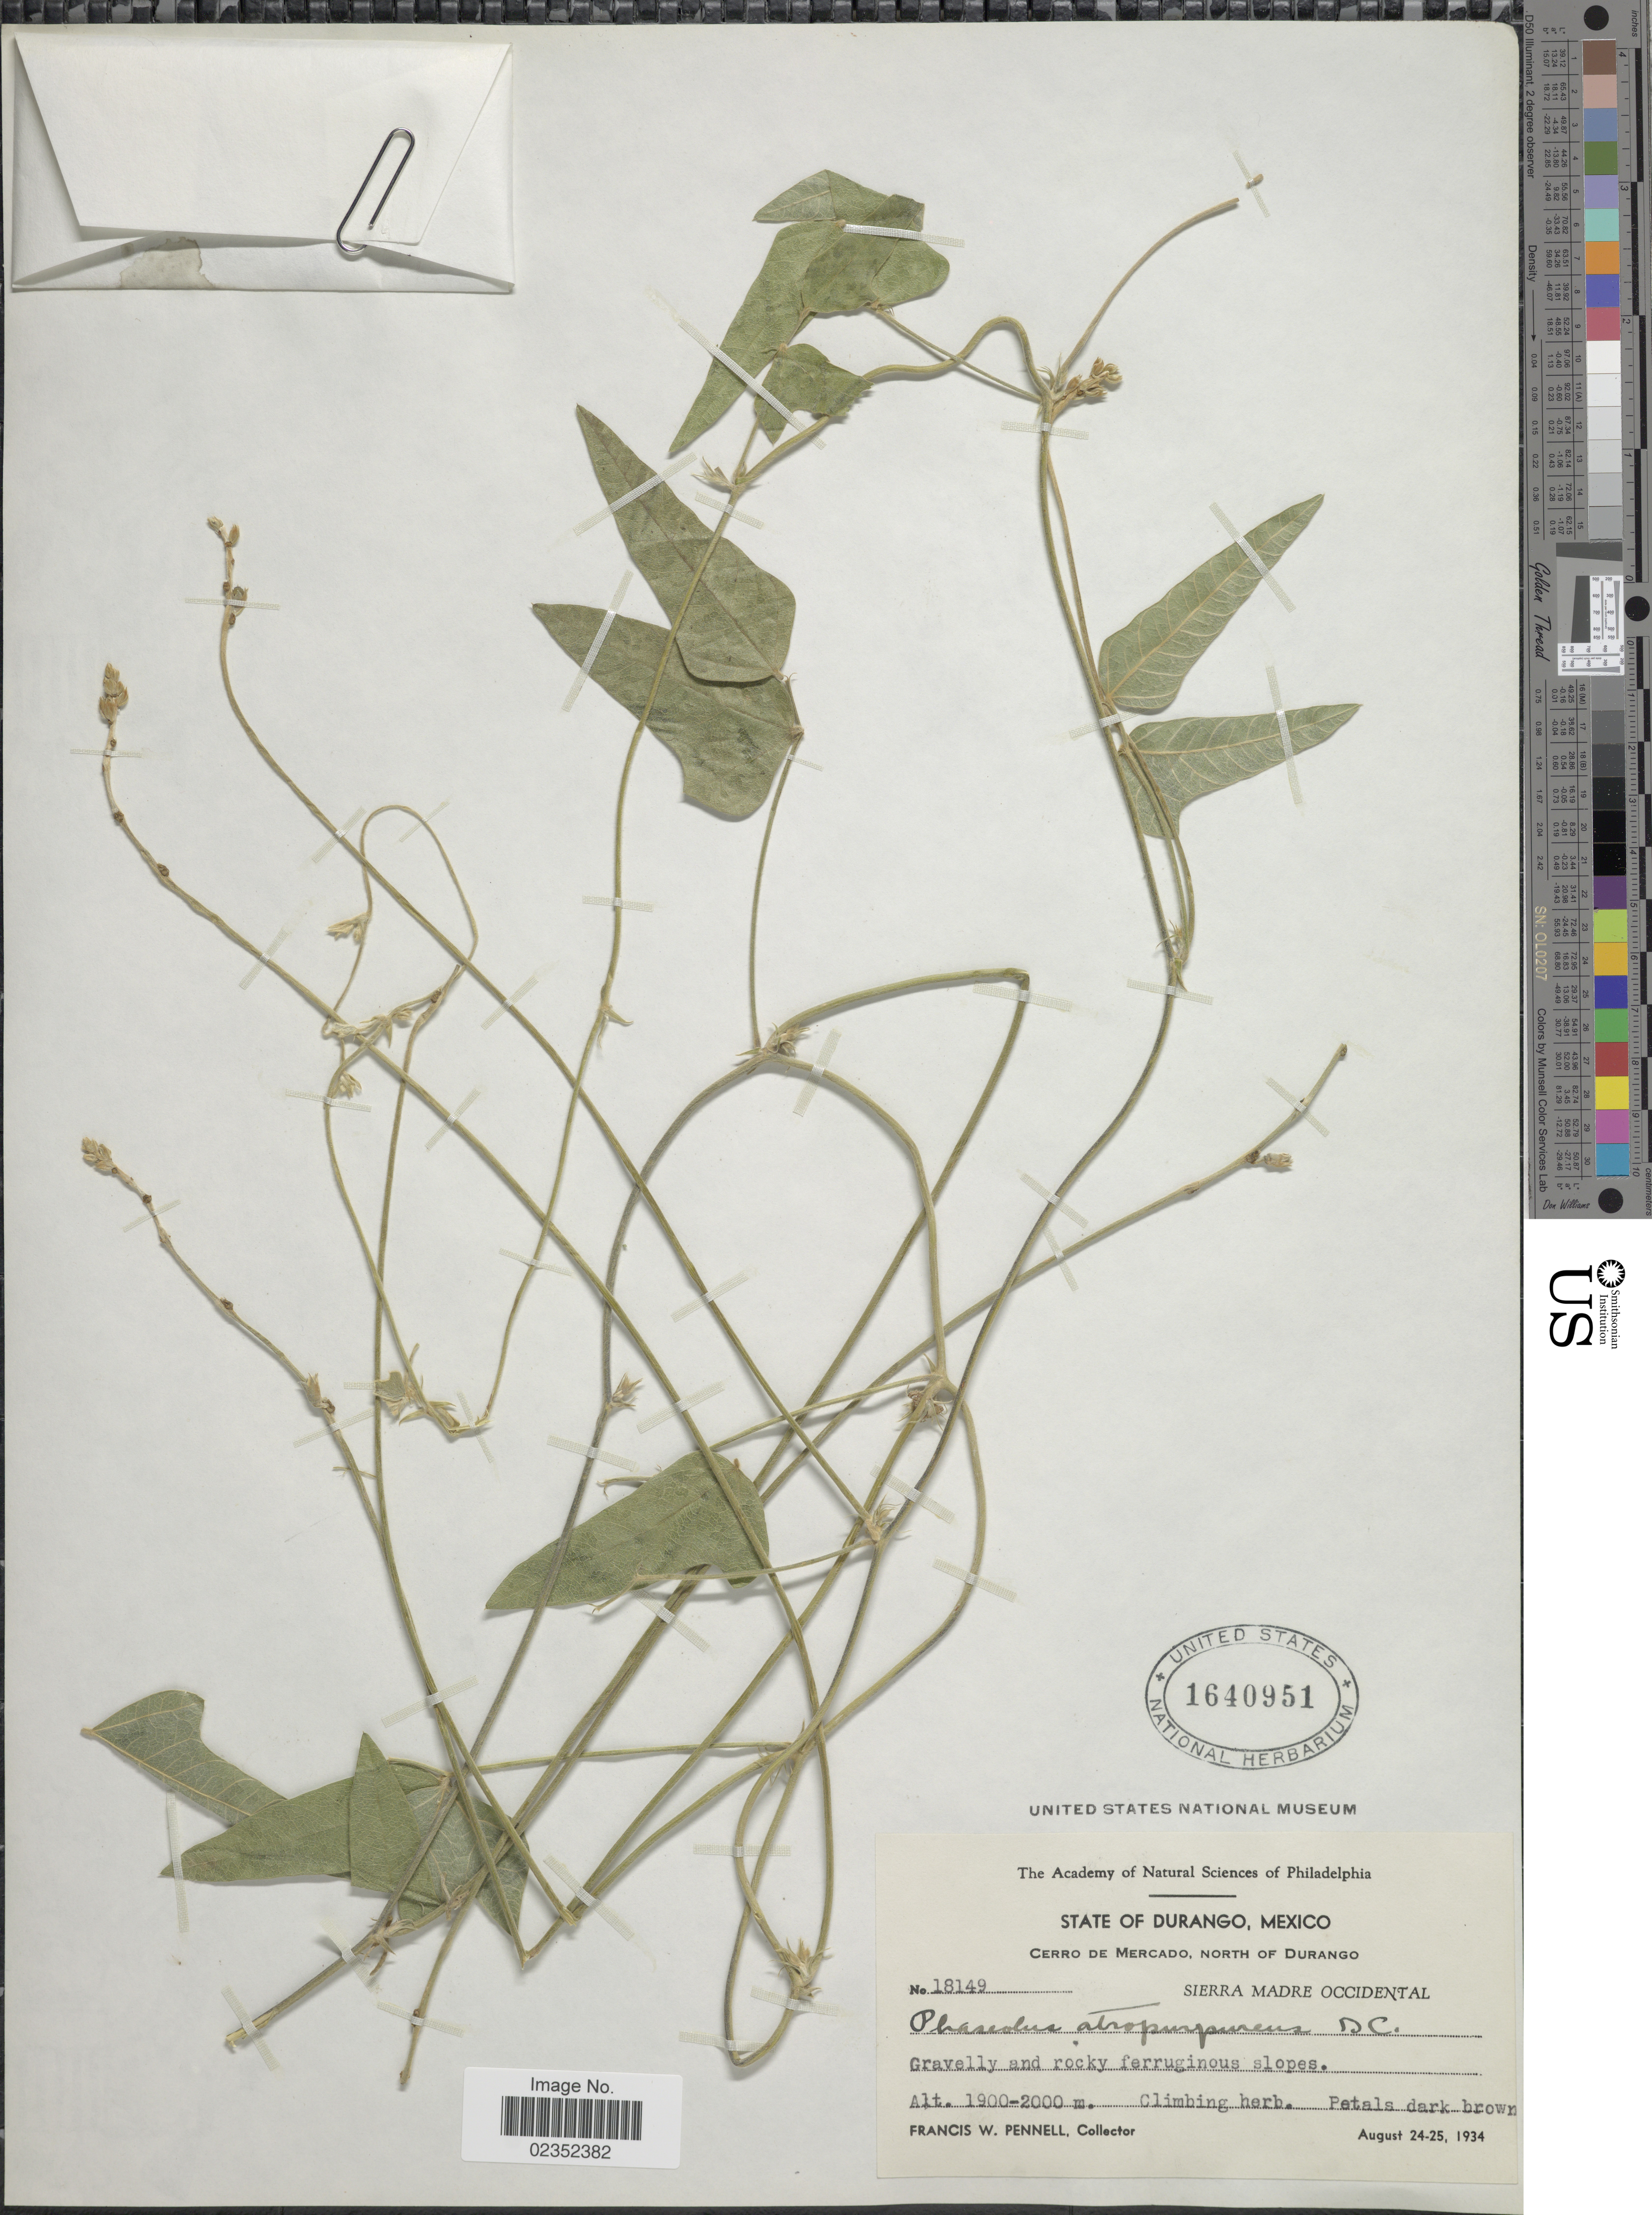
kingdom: Plantae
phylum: Tracheophyta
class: Magnoliopsida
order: Fabales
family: Fabaceae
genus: Macroptilium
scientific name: Macroptilium atropurpureum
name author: (DC.) Urb.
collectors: F. W. Pennell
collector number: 18149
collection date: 1934-08-24/1934-08-25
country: Mexico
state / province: Durango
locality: Cerro de Mercado, North of Durango. Sierra Madre Occidental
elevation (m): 1900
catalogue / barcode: US 1640951